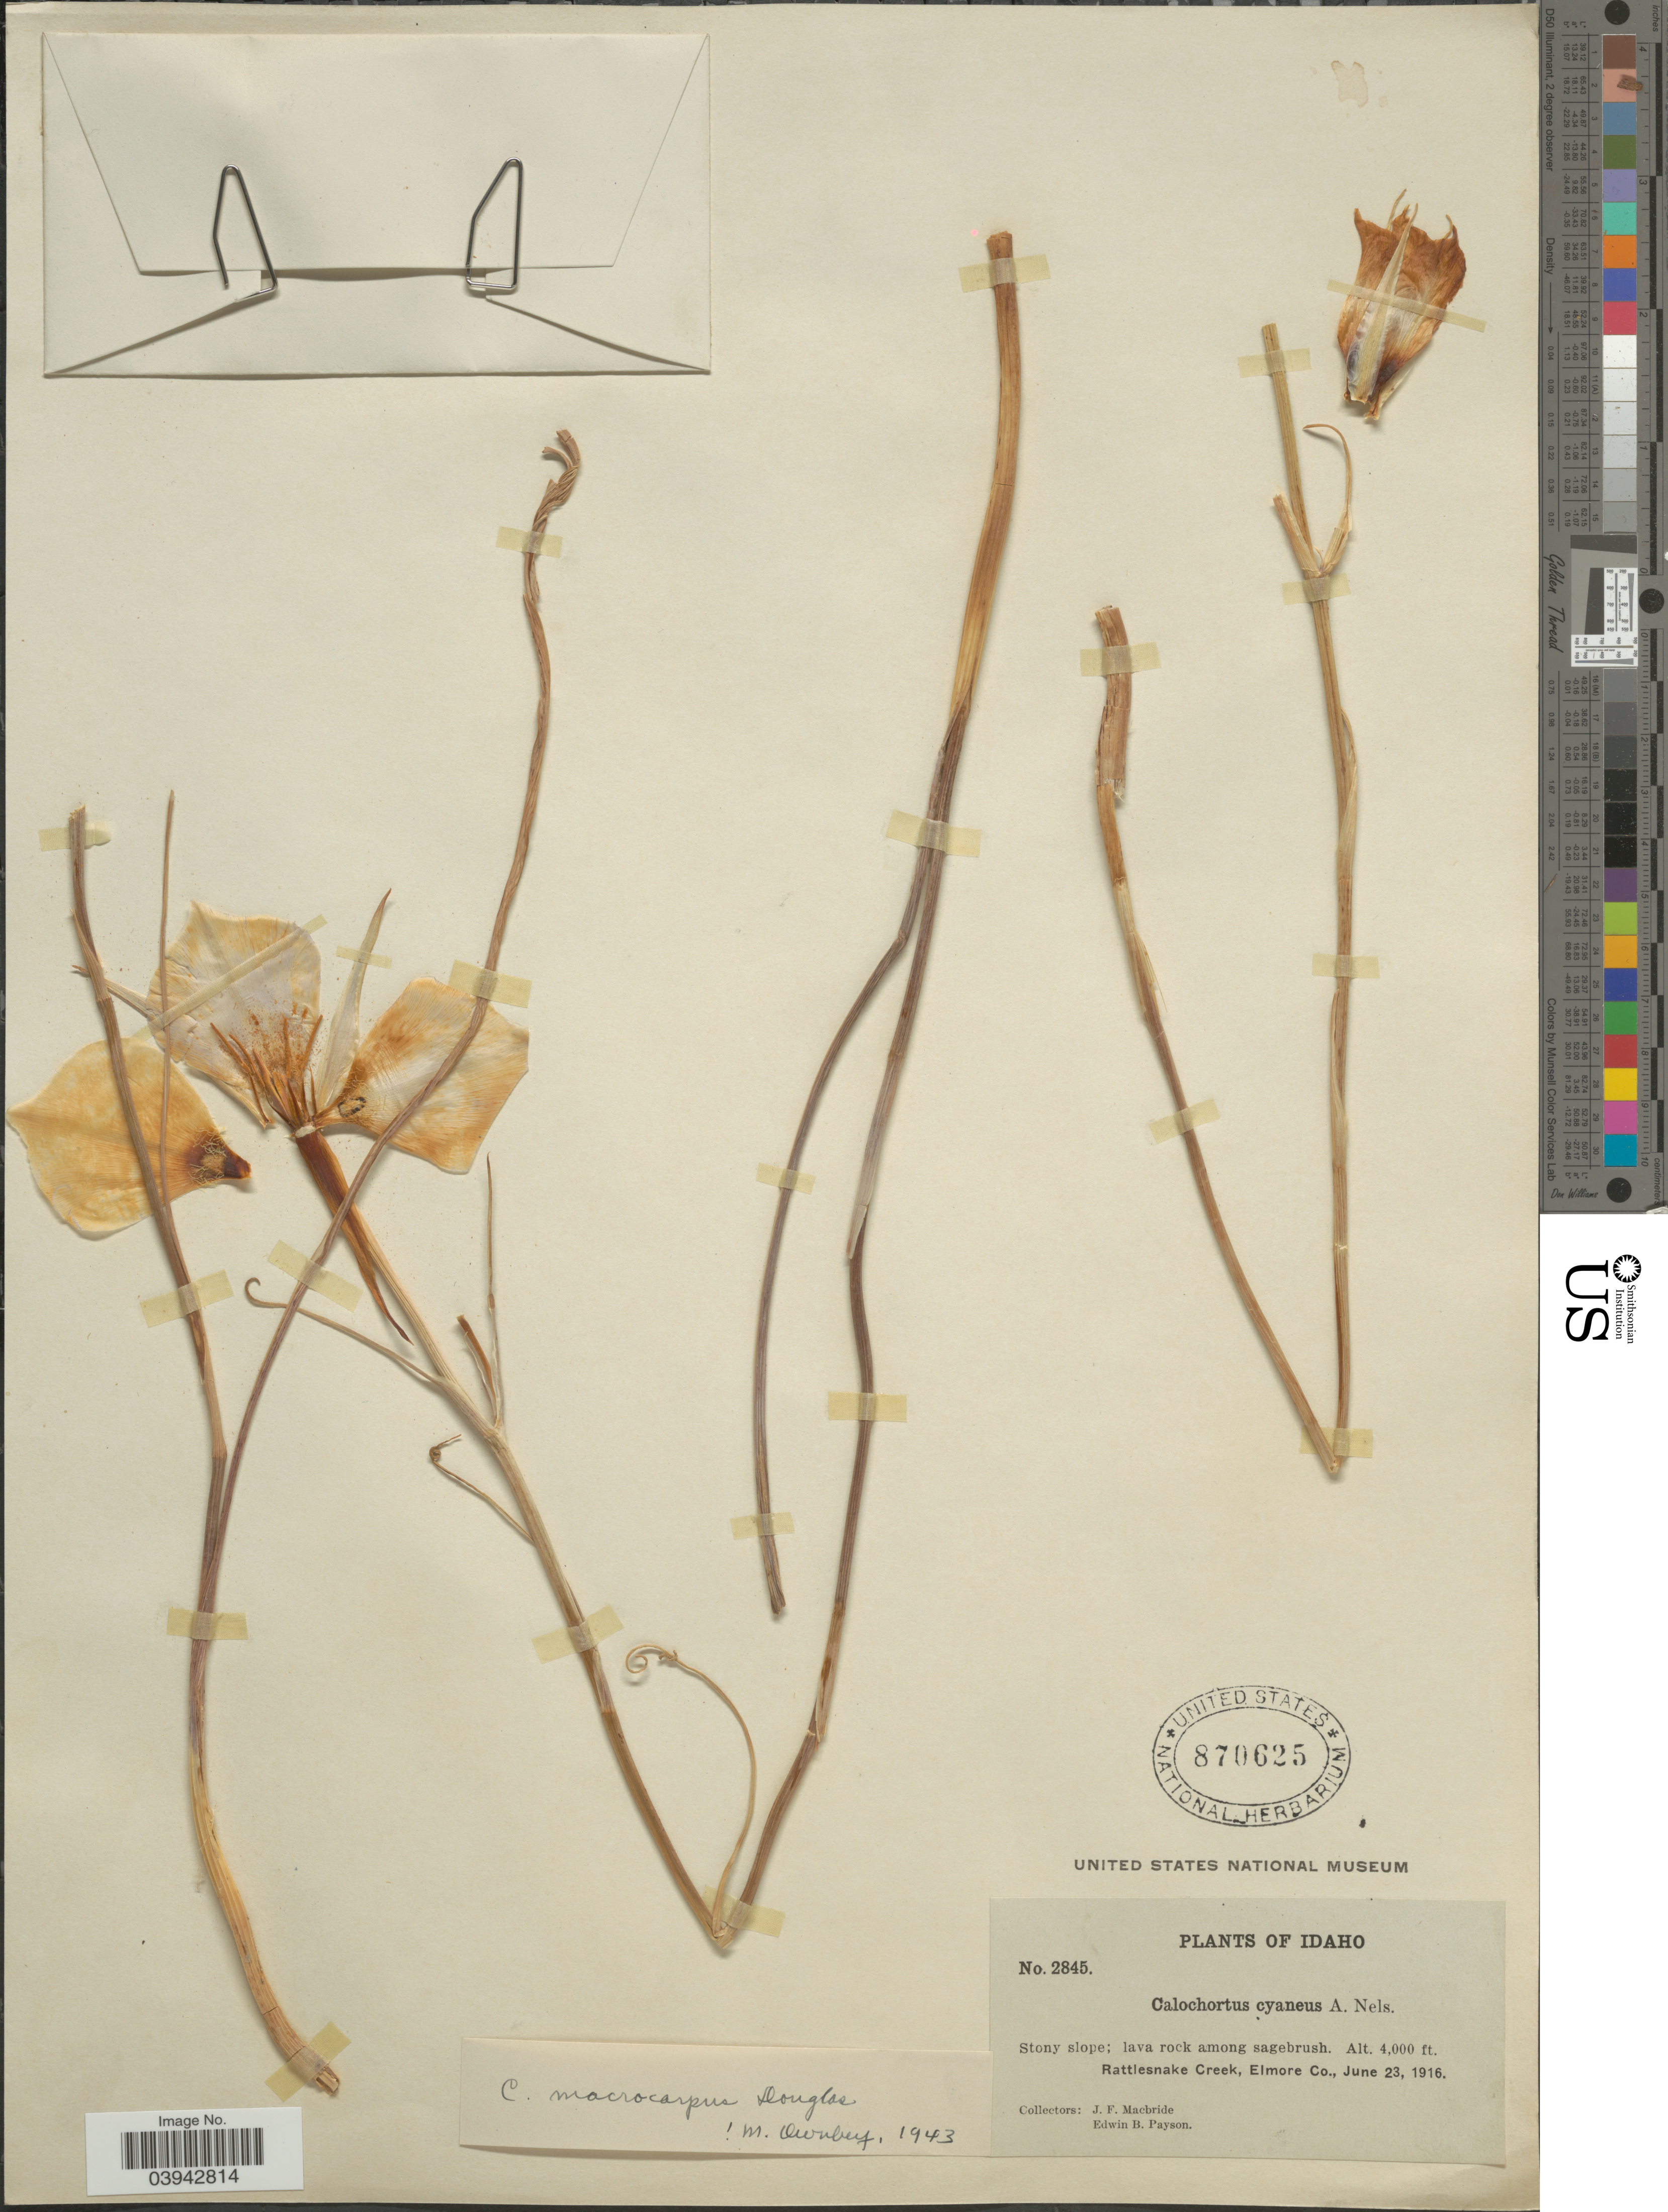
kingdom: Plantae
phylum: Tracheophyta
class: Liliopsida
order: Liliales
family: Liliaceae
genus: Calochortus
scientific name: Calochortus macrocarpus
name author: Douglas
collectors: J. F. Macbride & E. B. Payson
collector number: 2845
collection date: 1916-06-23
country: United States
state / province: Idaho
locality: Rattlesnake Creek, Elmore Co.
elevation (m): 1219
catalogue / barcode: US 870625